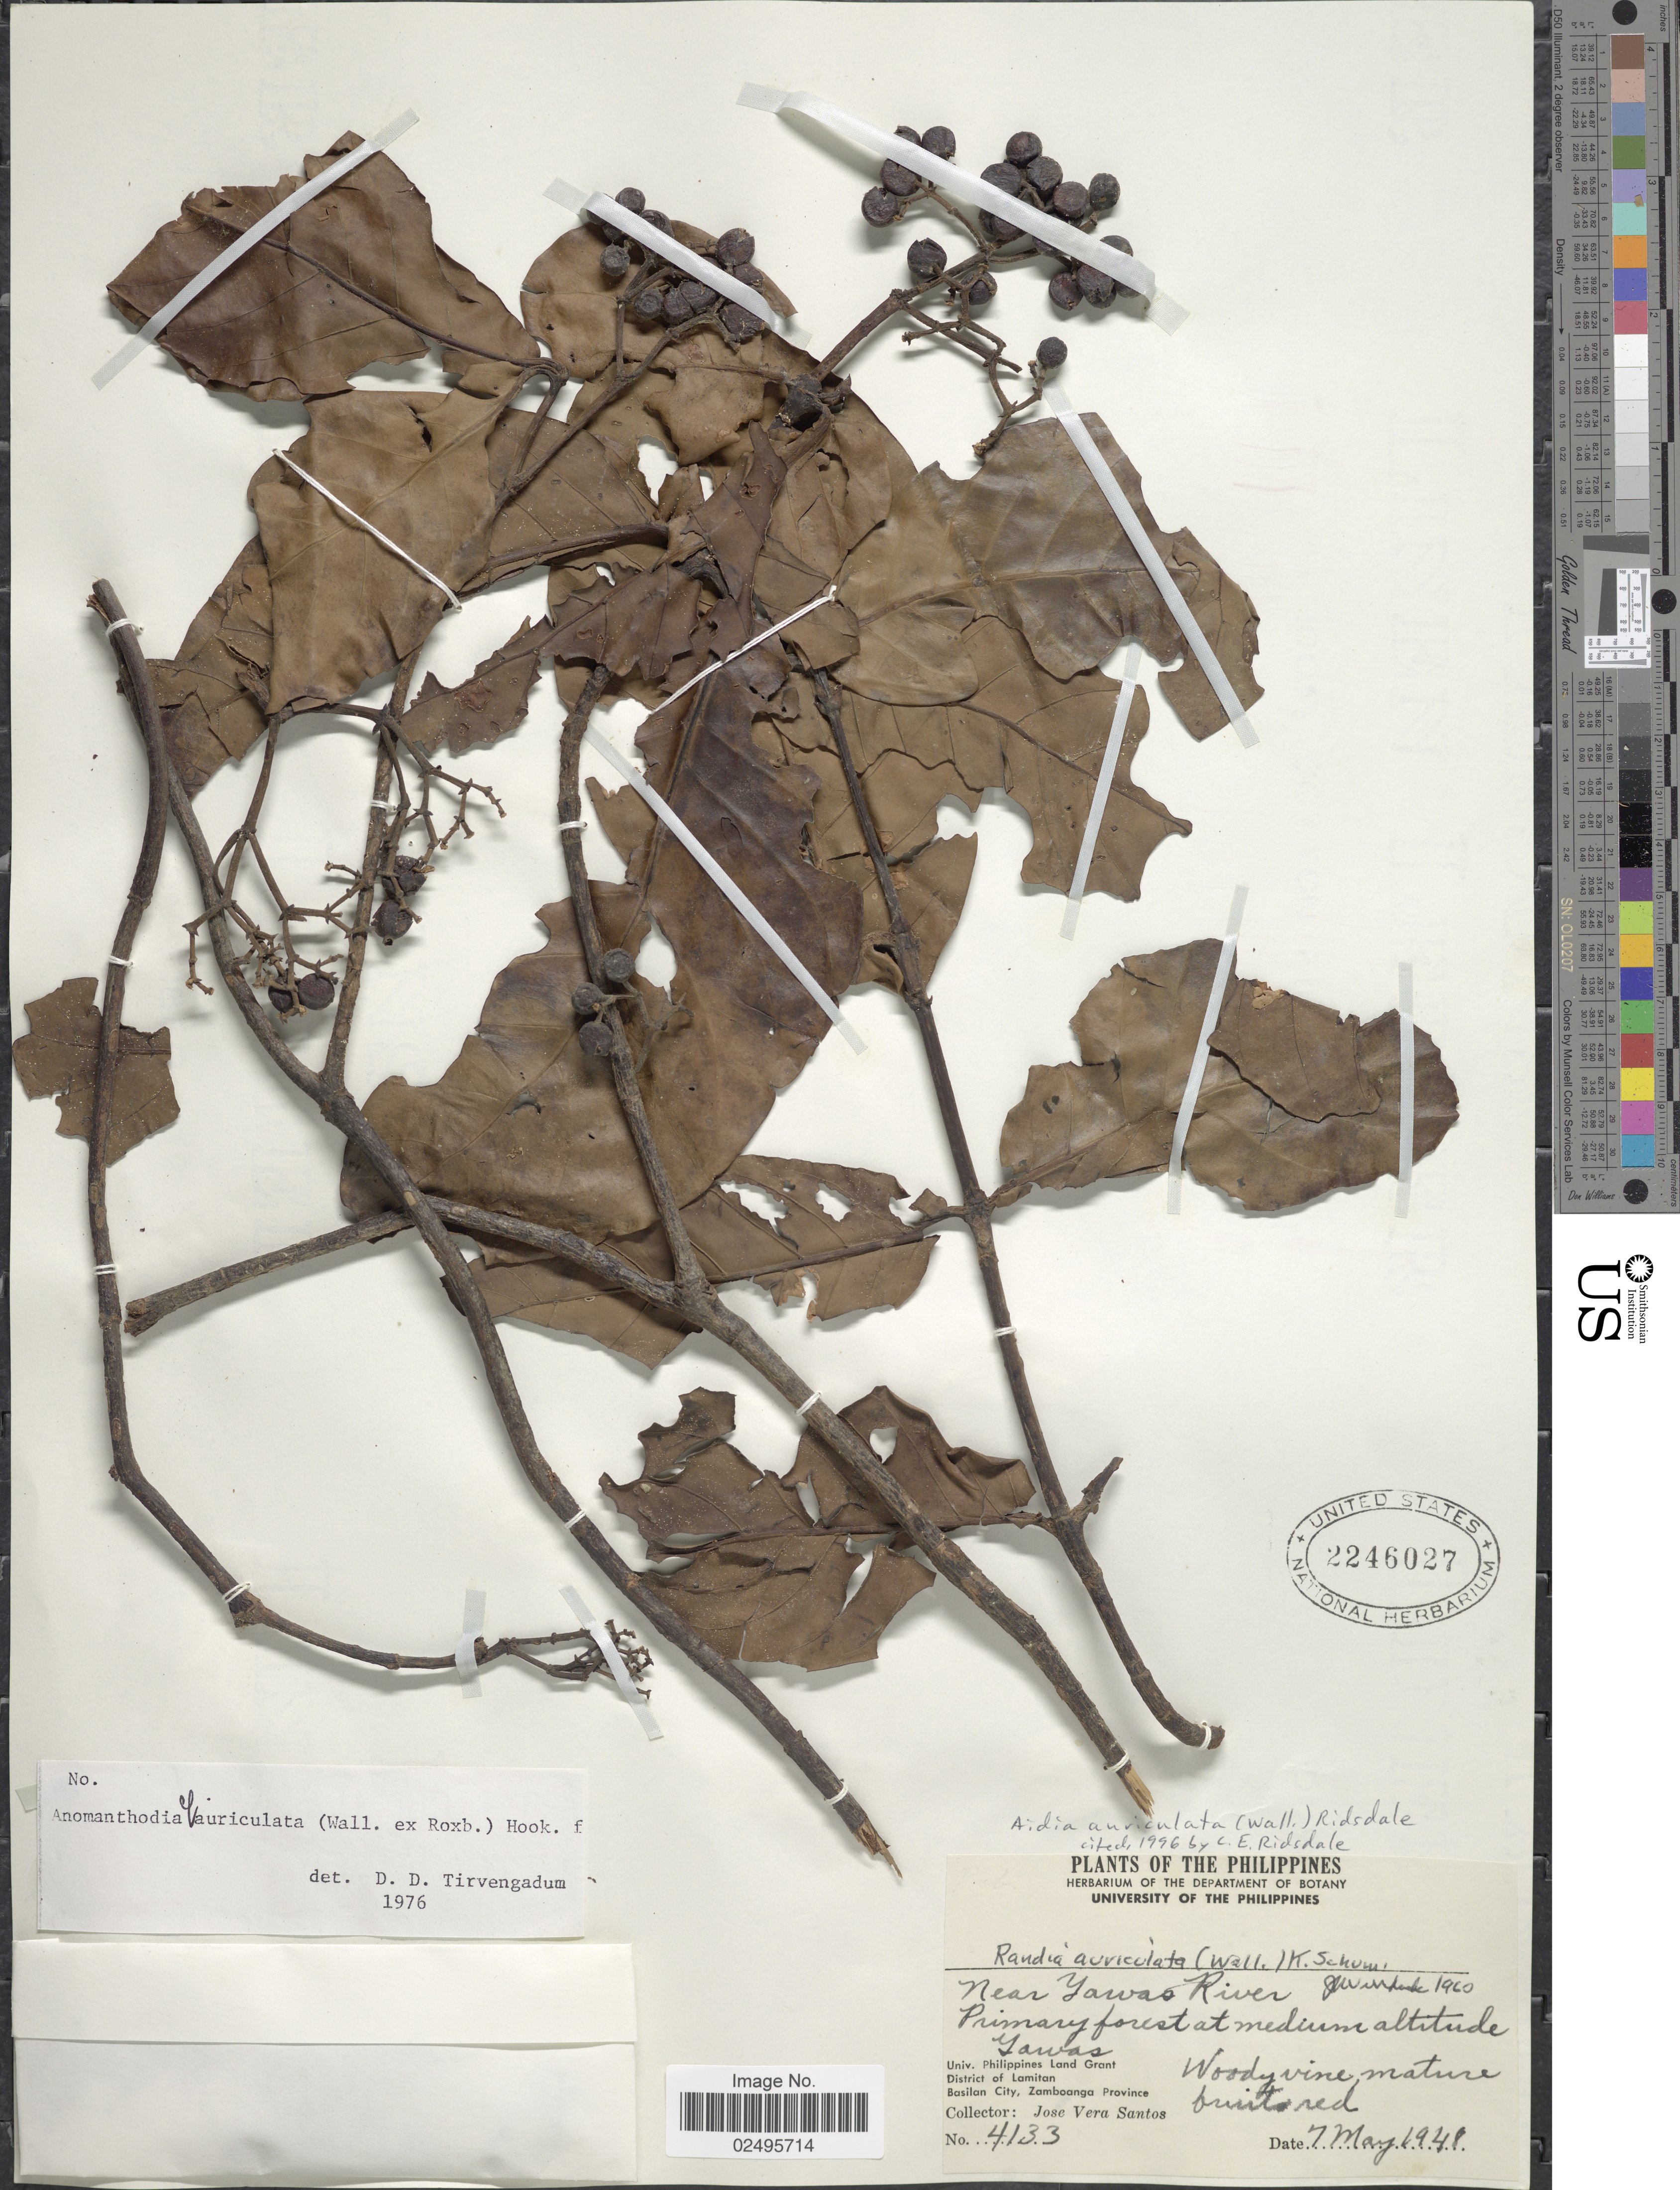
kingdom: Plantae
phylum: Tracheophyta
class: Magnoliopsida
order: Gentianales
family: Rubiaceae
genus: Aidia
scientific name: Aidia auriculata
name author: (Wall.) Ridsdale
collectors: J. V. Santos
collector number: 4133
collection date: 1948-05-07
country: Philippines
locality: Univ. Philippines Land Grant. District of Lamitan. Basilan City, Zamboanga Province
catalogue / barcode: US 2246027